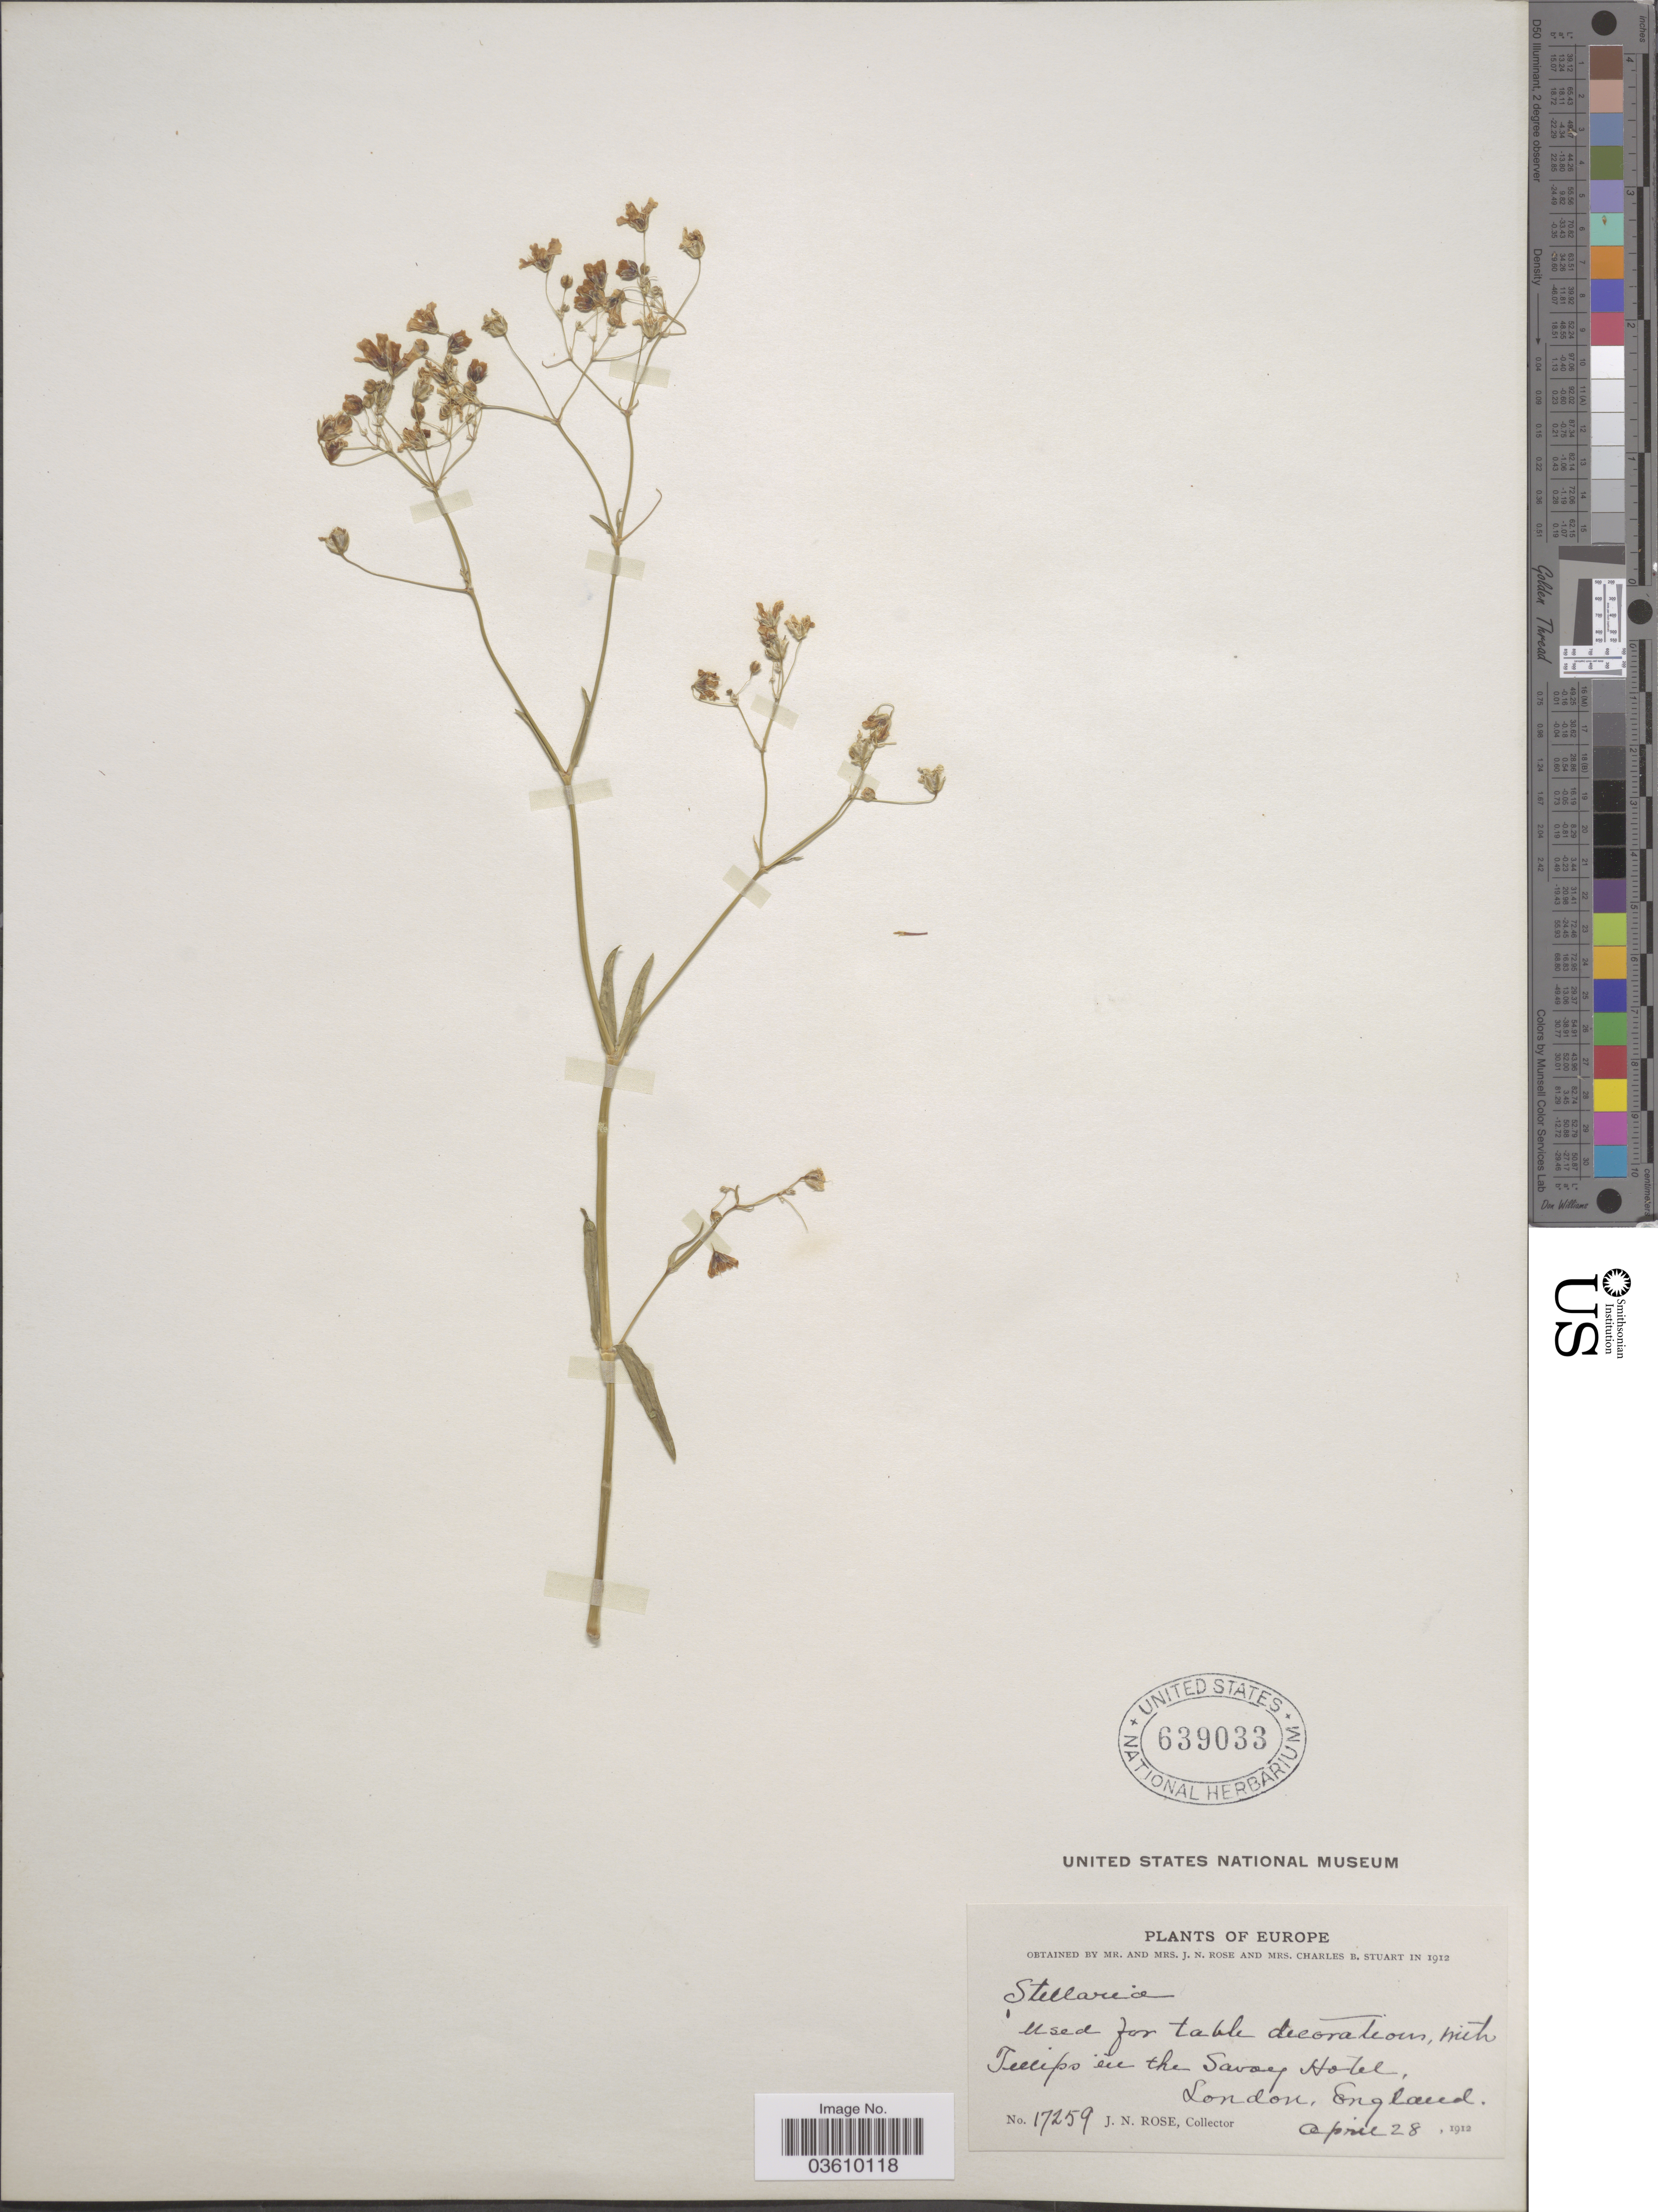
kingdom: Plantae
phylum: Tracheophyta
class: Magnoliopsida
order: Caryophyllales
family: Caryophyllaceae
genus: Stellaria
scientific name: Stellaria sp.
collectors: J. N. Rose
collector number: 17259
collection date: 1912-04-28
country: United Kingdom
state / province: England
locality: In the Savoy Hotel, London.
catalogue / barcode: US 639033